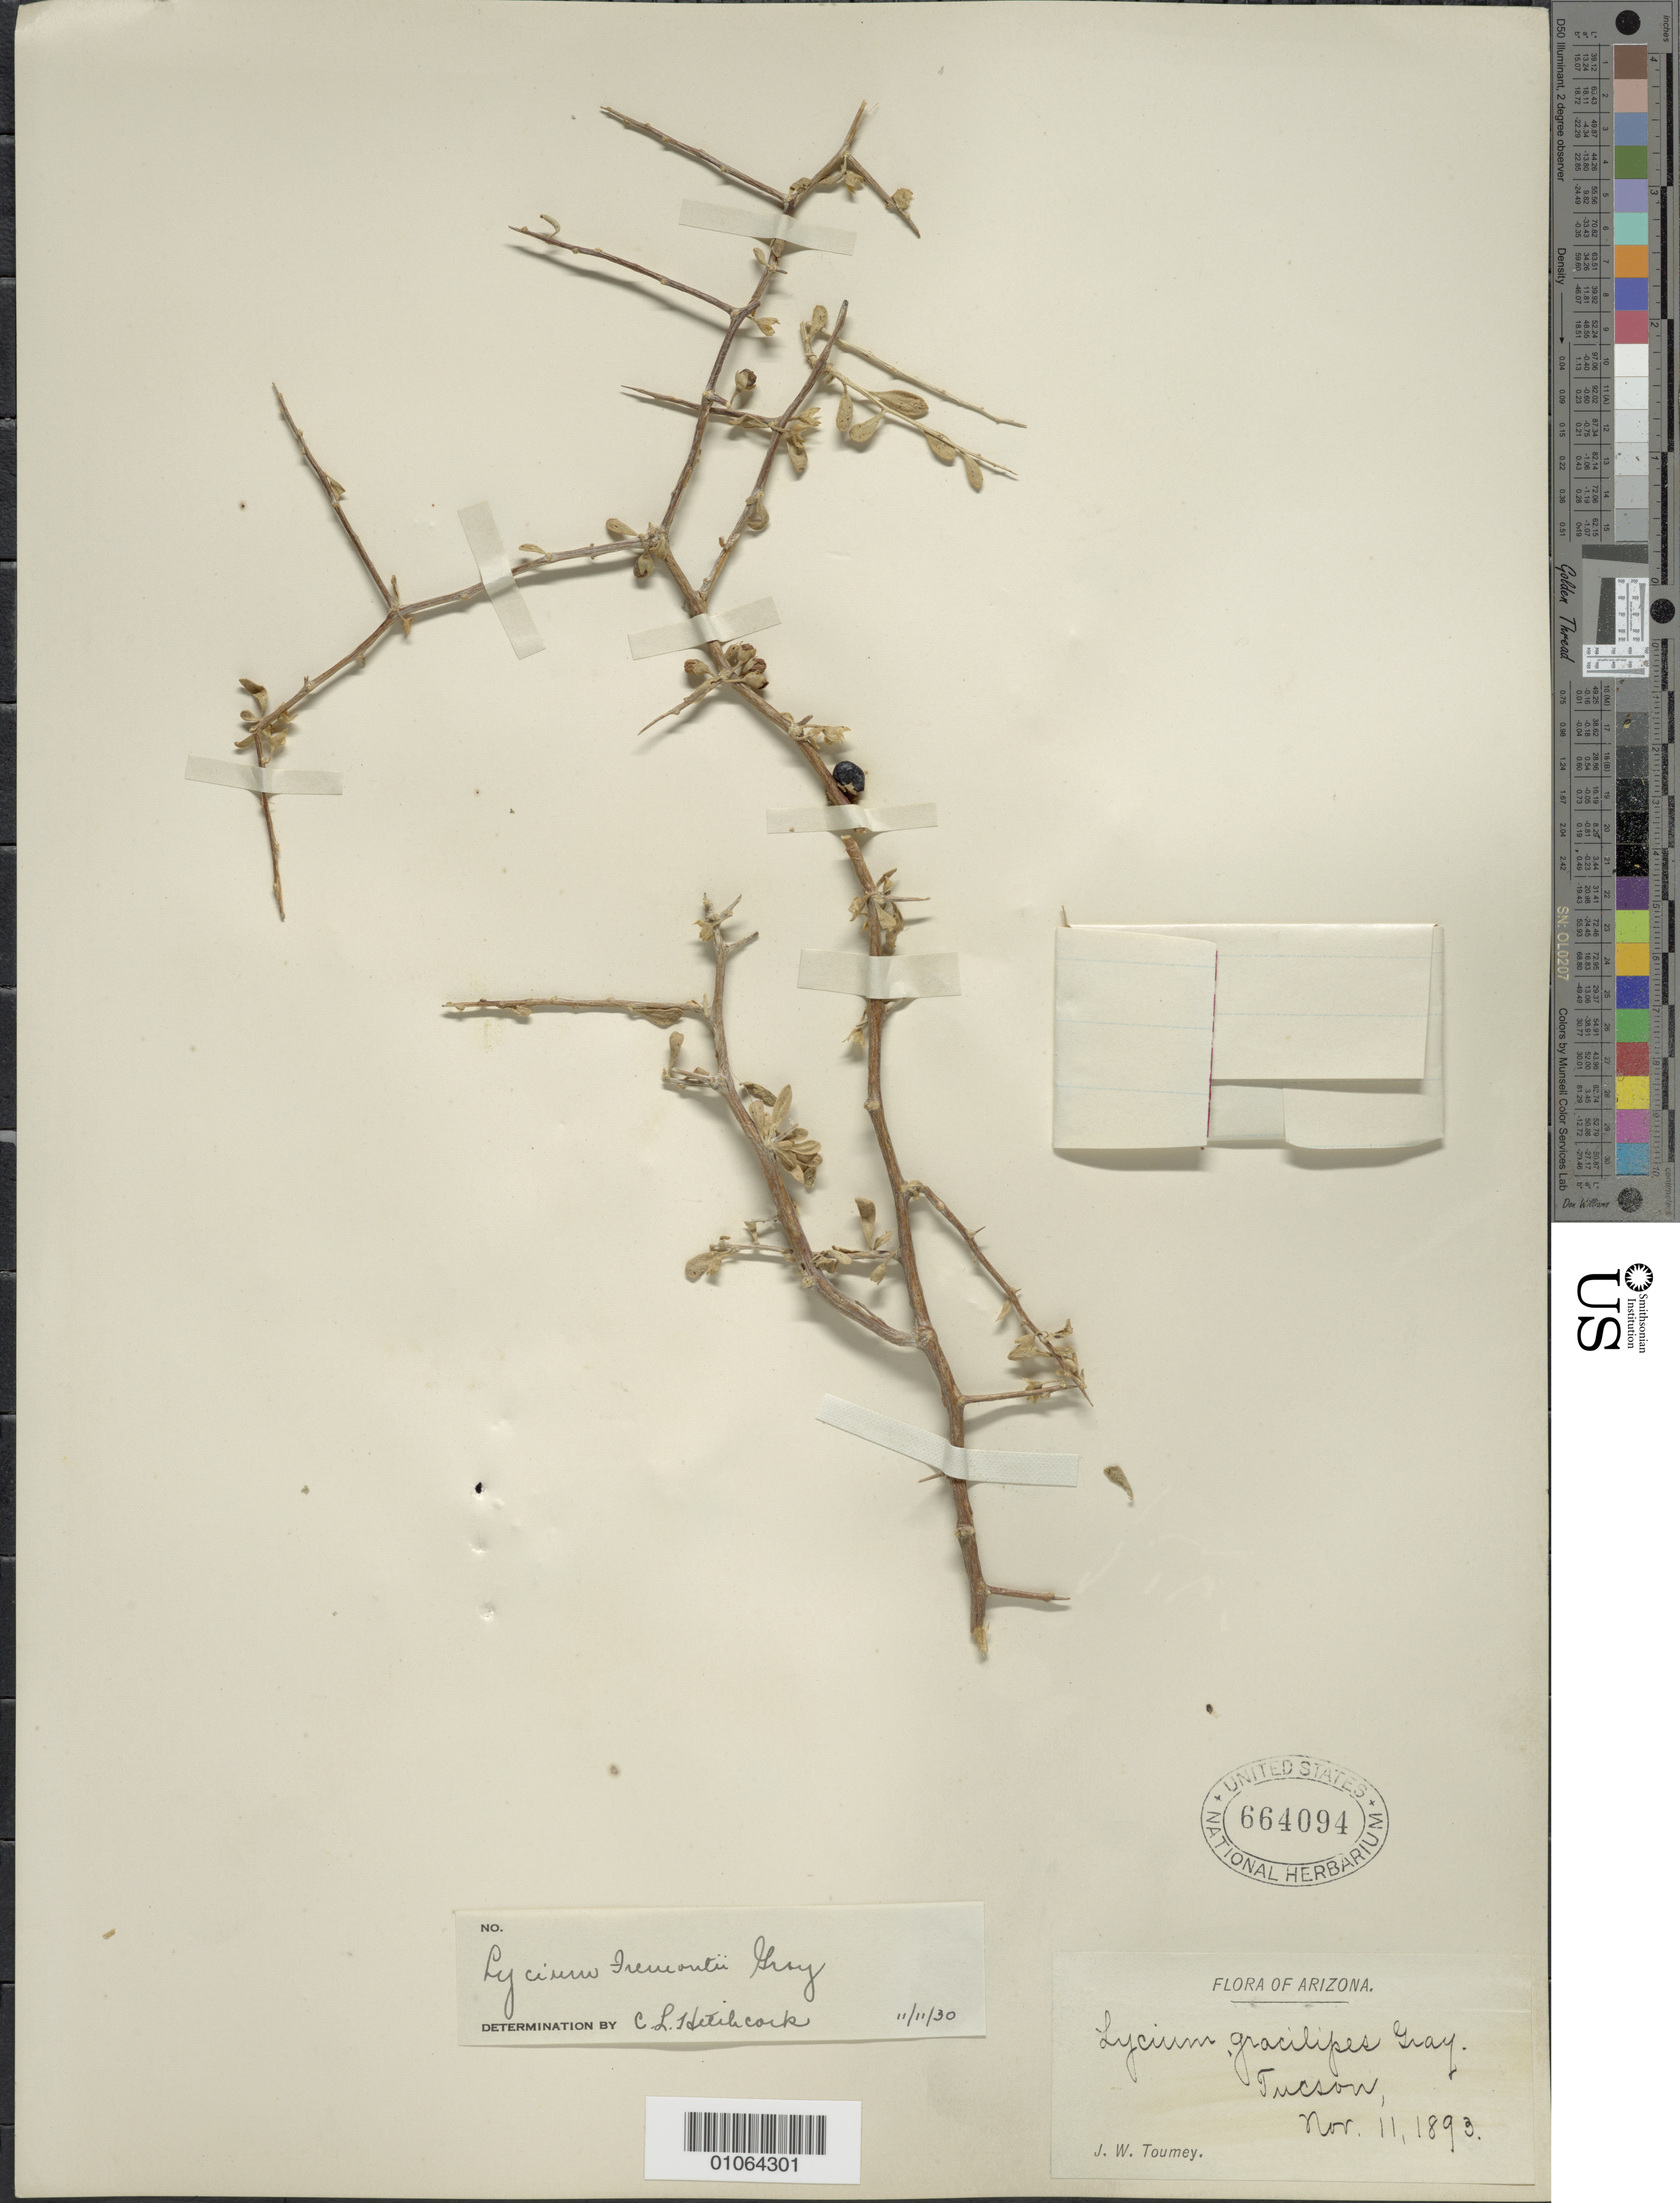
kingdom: Plantae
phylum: Tracheophyta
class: Magnoliopsida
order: Solanales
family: Solanaceae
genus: Lycium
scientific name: Lycium fremontii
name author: A. Gray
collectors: J. W. Toumey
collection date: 1893-11-11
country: United States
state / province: Arizona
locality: Tucson.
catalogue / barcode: US 664094